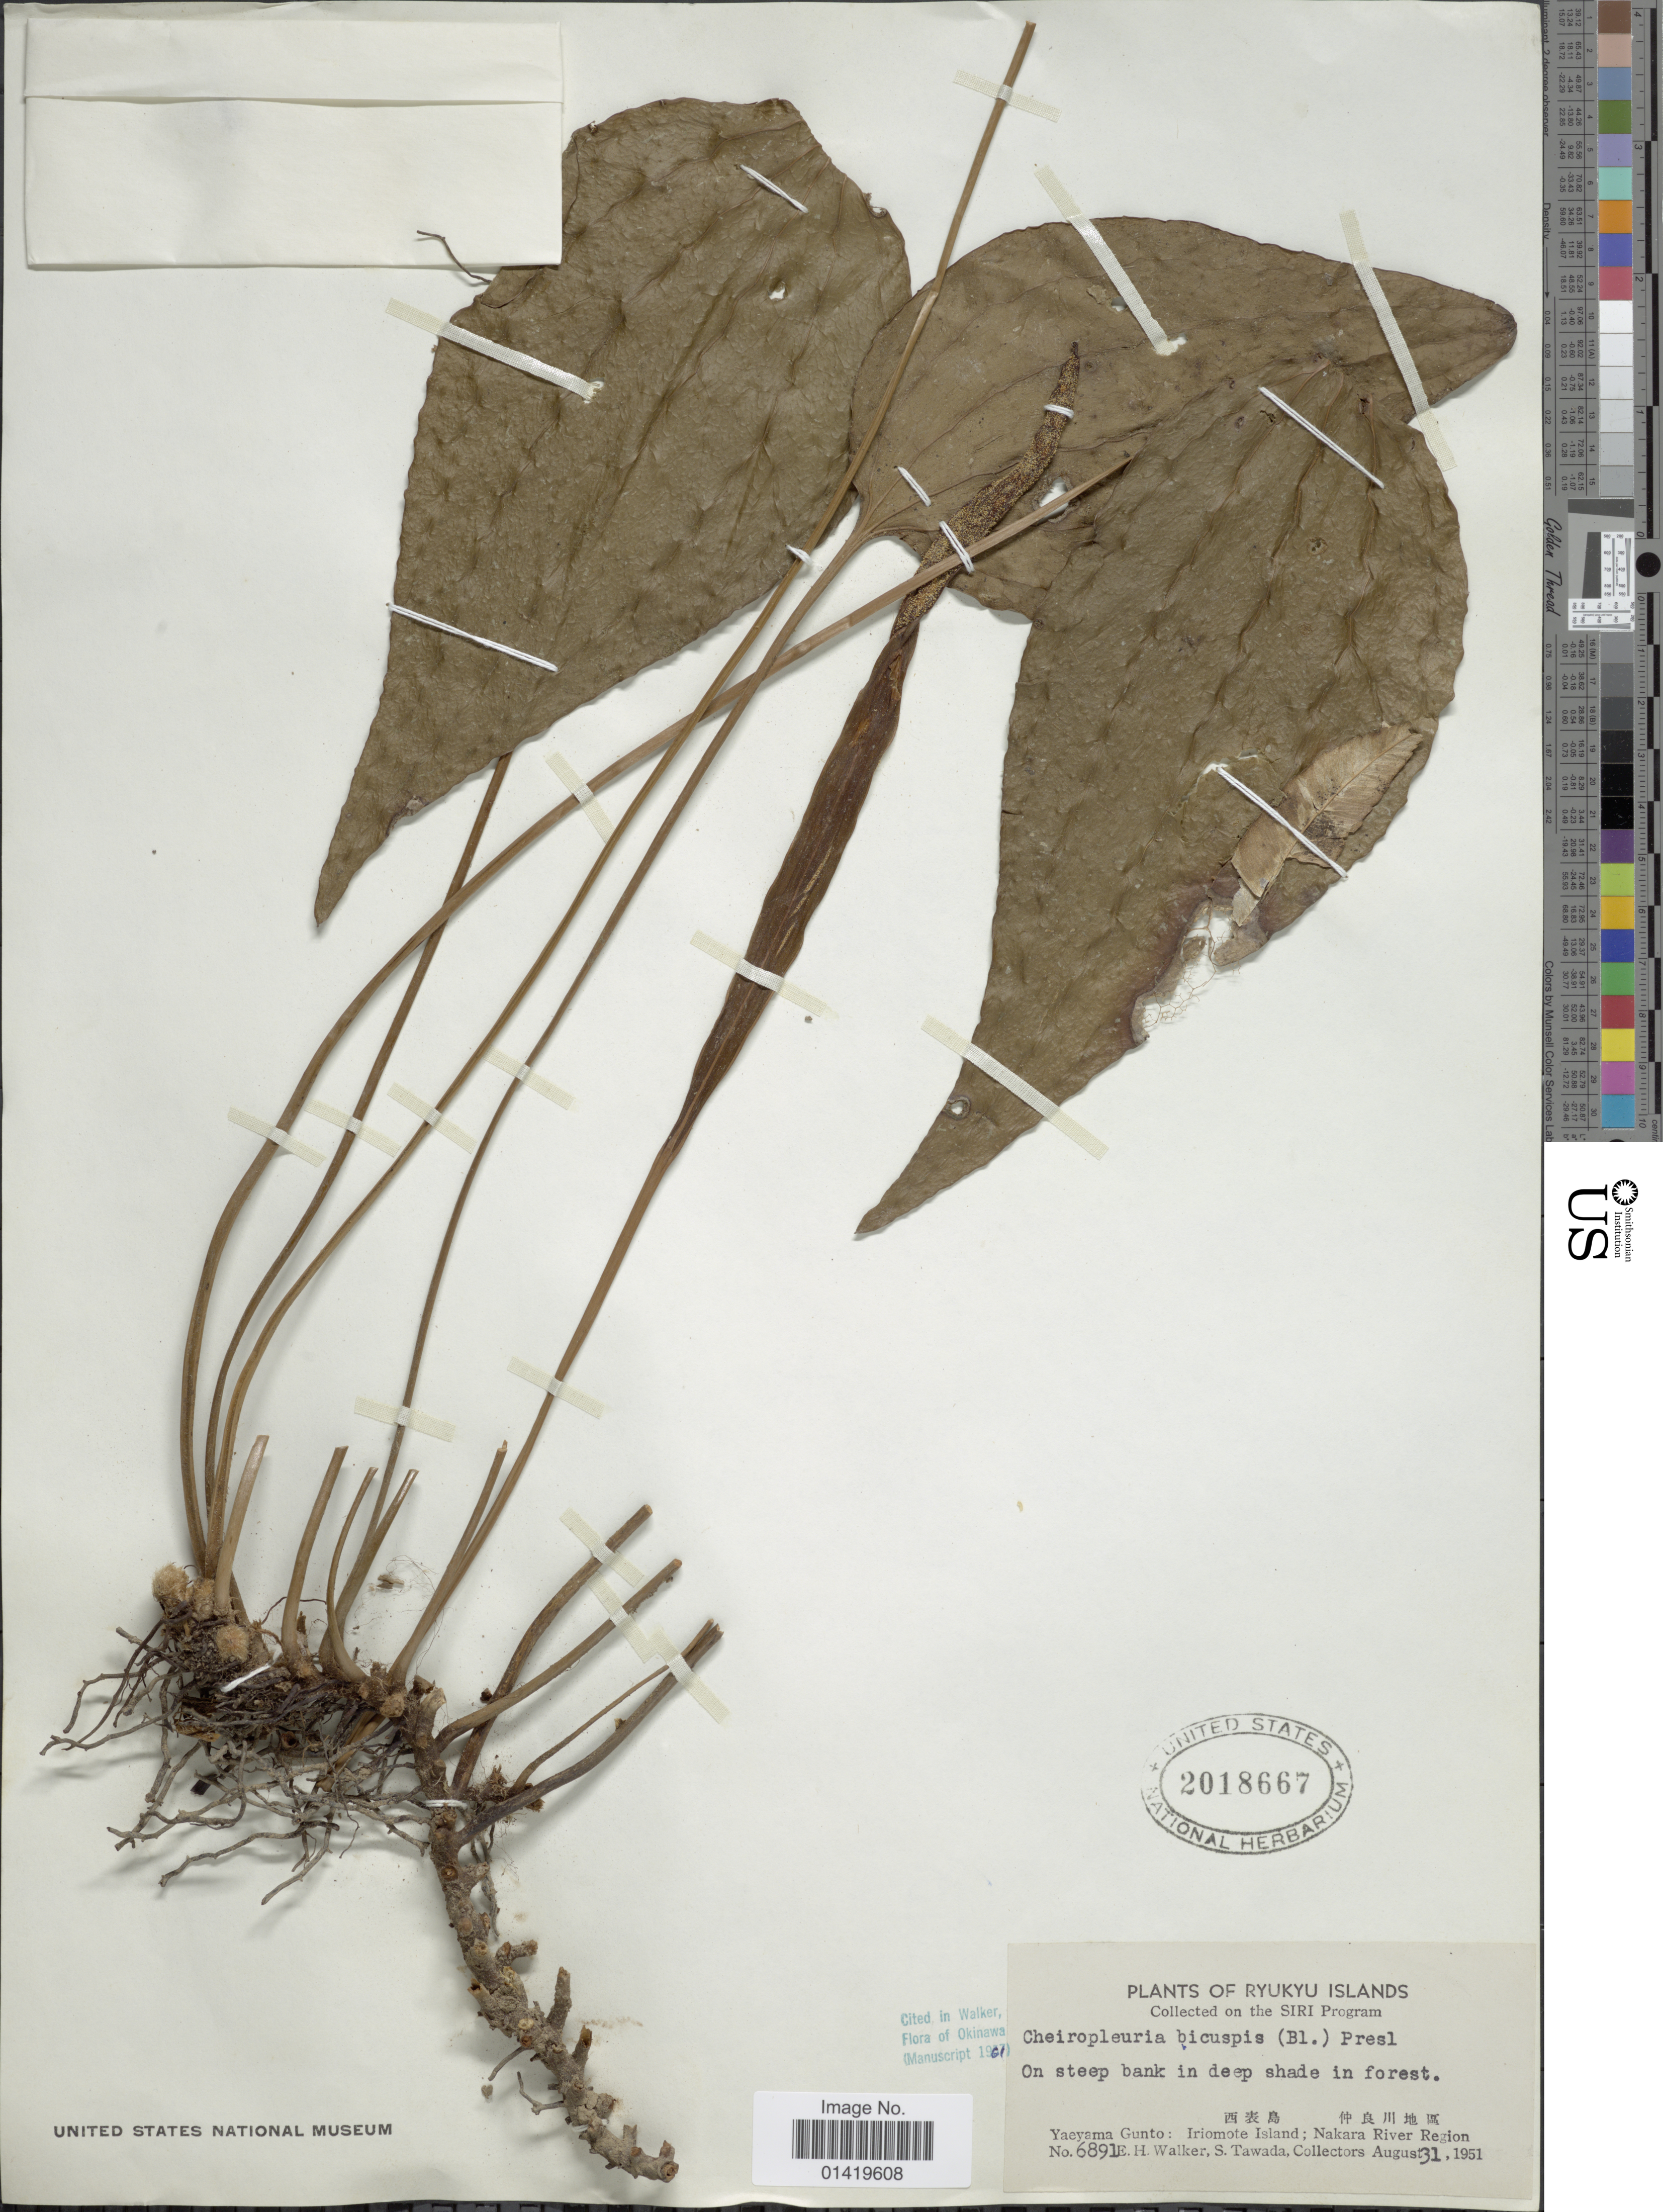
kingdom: Plantae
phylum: Tracheophyta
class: Polypodiopsida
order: Gleicheniales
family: Dipteridaceae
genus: Cheiropleuria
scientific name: Cheiropleuria bicuspis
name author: (Blume) C. Presl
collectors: E. H. Walker & S. Tawada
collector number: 6891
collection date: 1951-08-31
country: Japan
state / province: Okinawa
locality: Ryukyu Islands. Yaeyama Gunto: Iriomote Island: Nakara River Region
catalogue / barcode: US 2018667